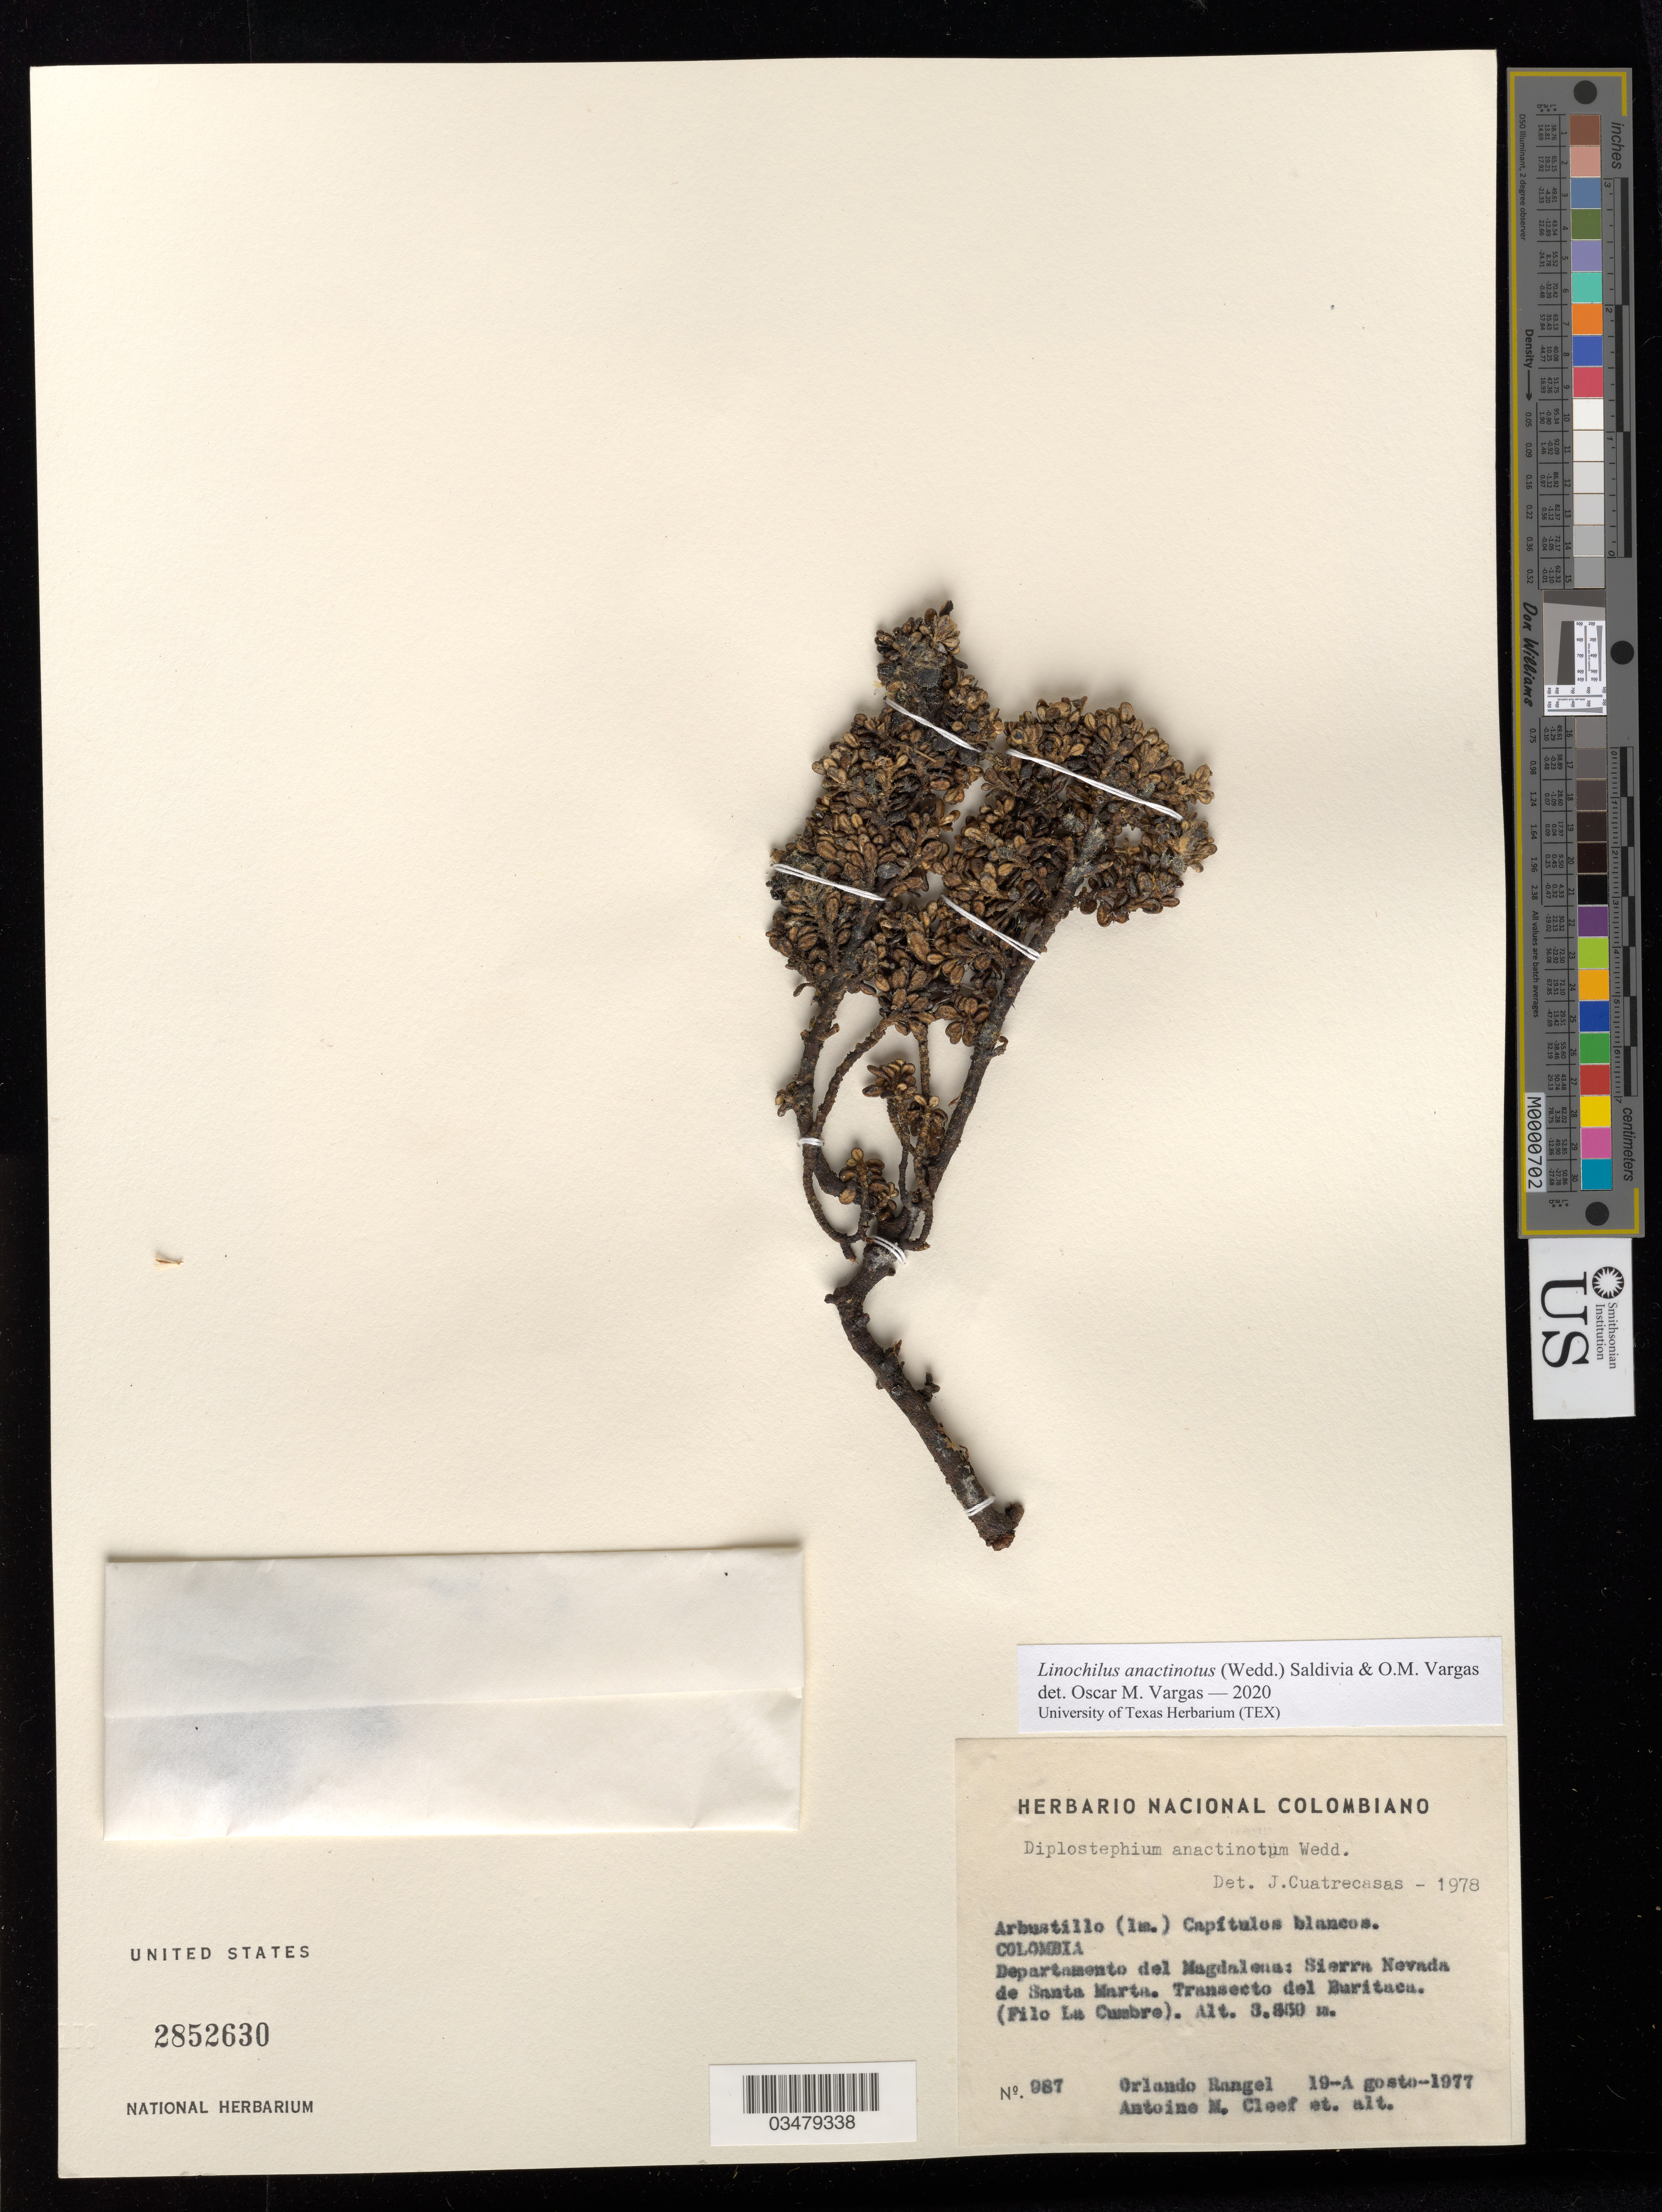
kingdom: Plantae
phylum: Tracheophyta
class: Magnoliopsida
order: Asterales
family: Asteraceae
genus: Linochilus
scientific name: Linochilus anactinotus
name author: (Wedd.) Saldivia & O.M. Vargas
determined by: Vargas, Oscar M.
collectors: J. O. Rangel Ch.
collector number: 987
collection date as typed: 19 Aug 1977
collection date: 1977-08-19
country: Colombia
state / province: Magdalena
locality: Sierra Nevada de Santa Marta.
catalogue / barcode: US 2852630